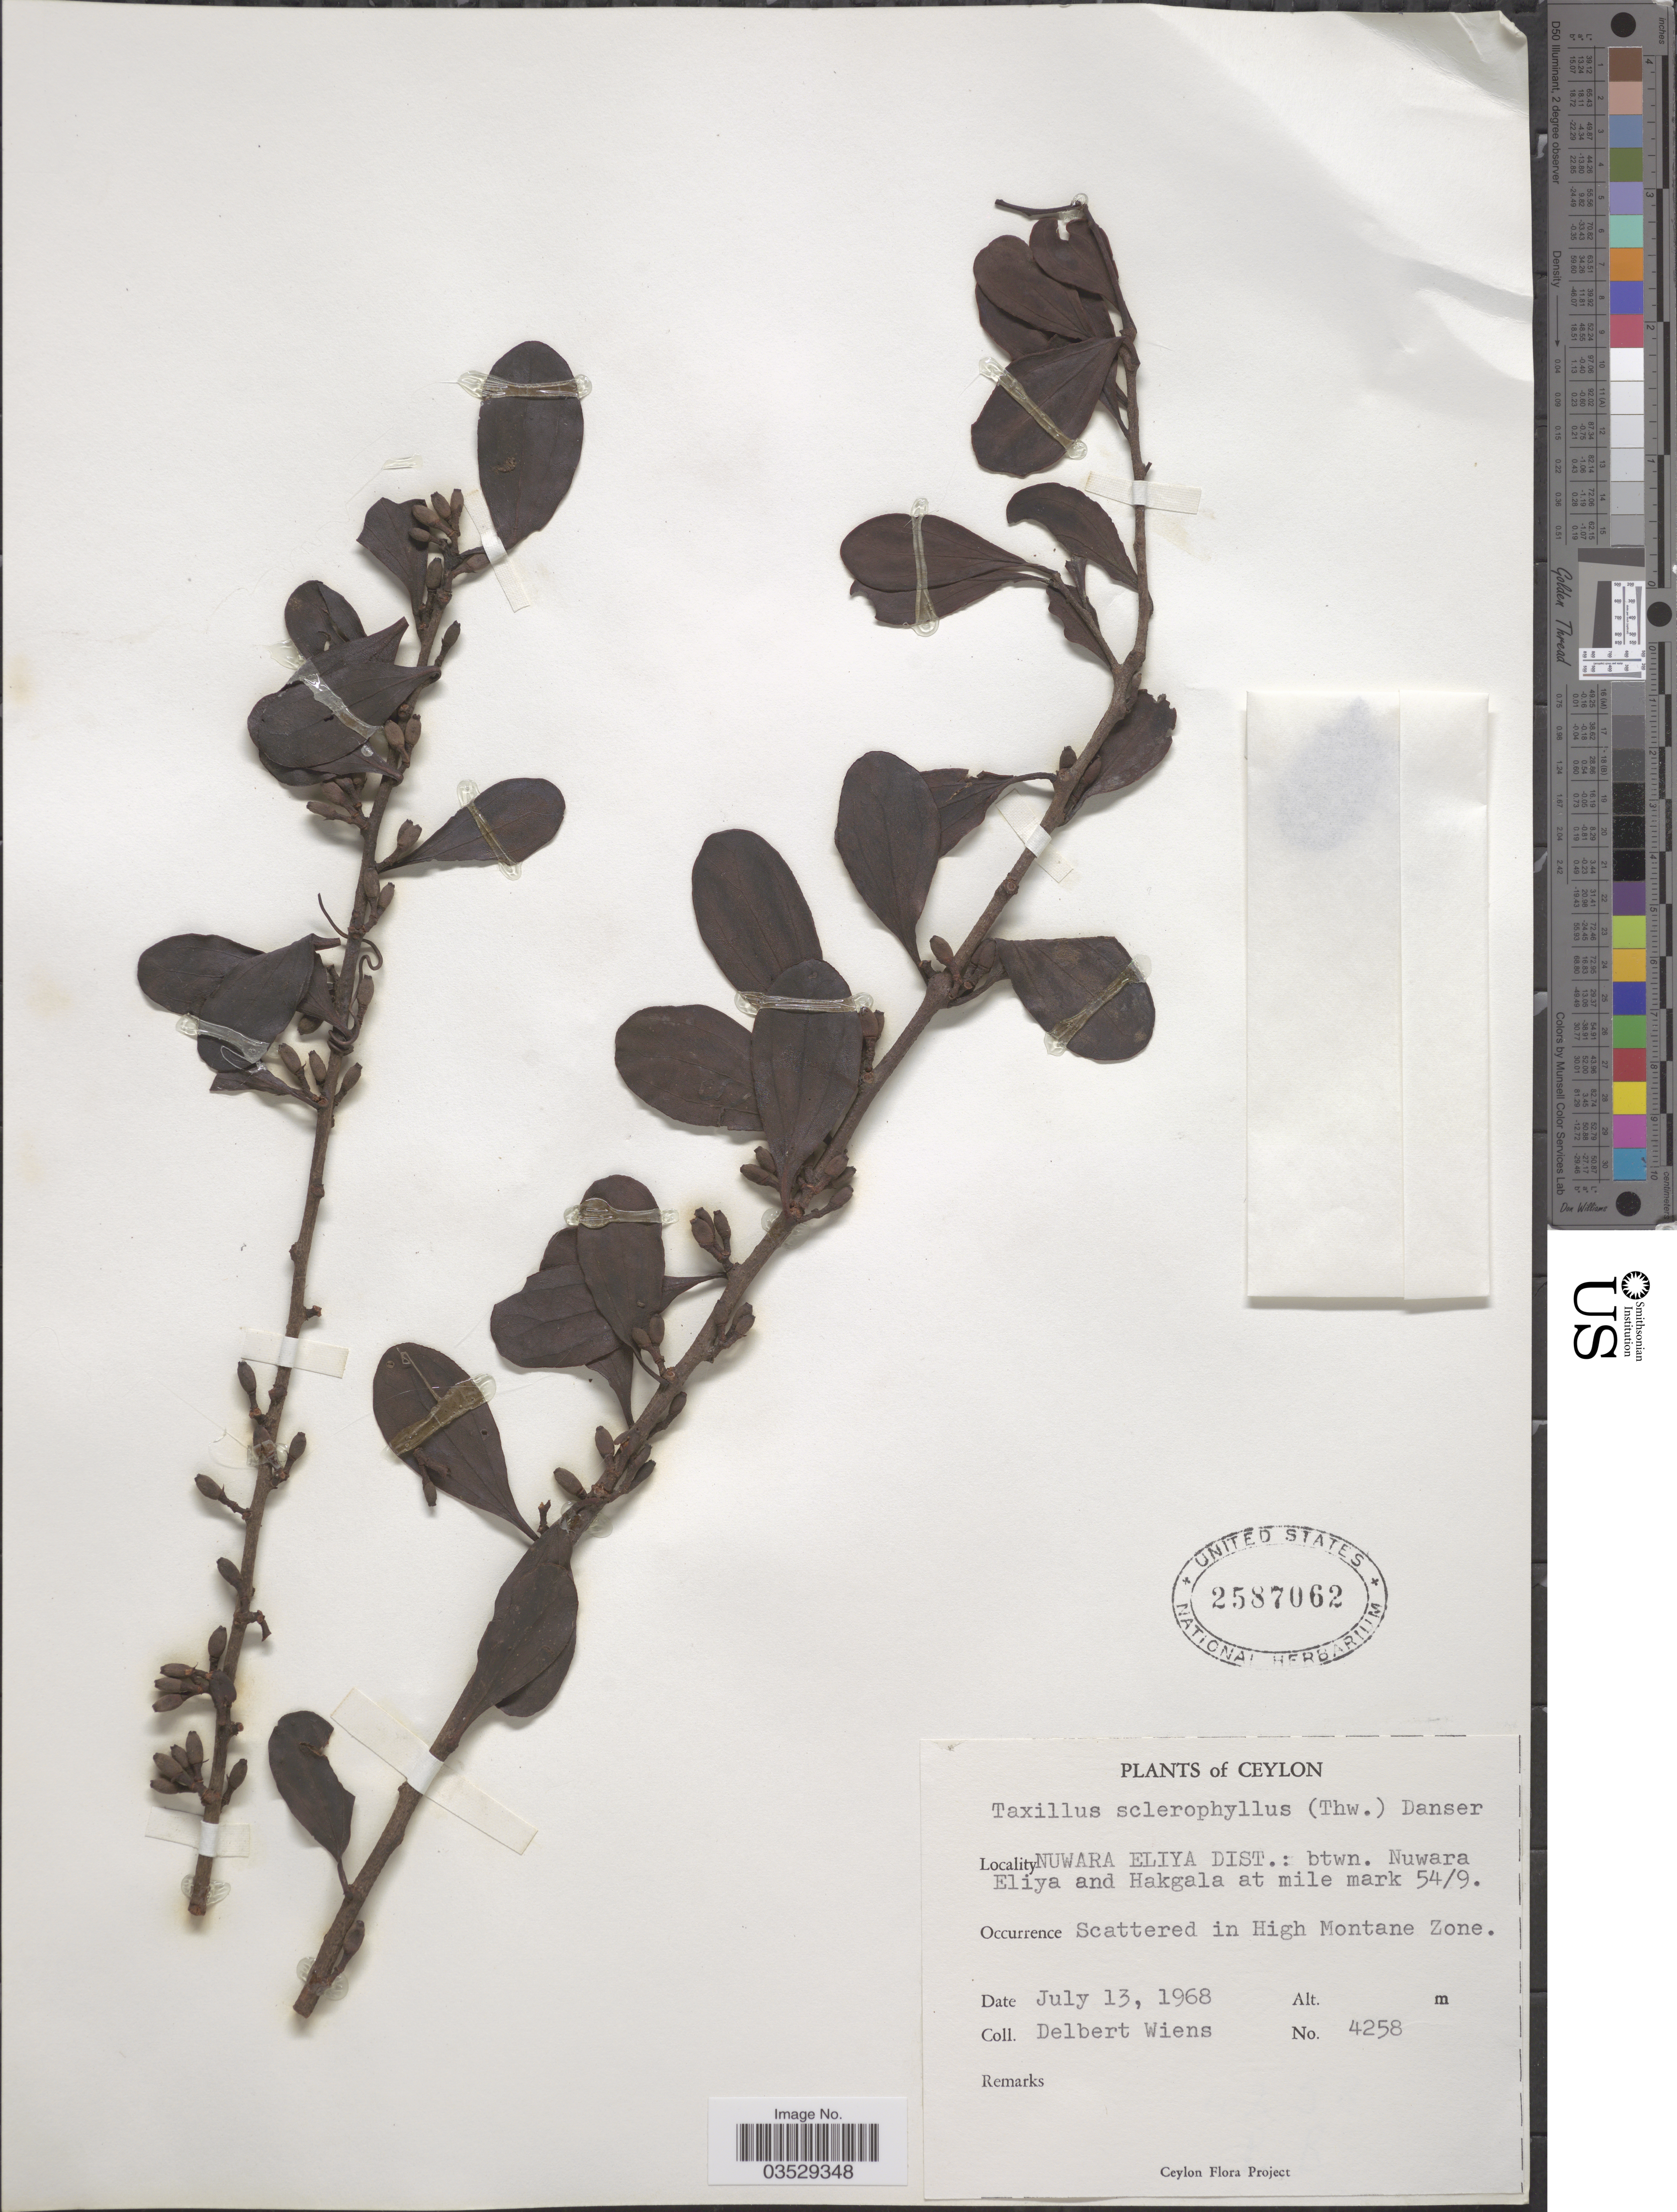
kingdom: Plantae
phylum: Tracheophyta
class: Magnoliopsida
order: Santalales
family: Loranthaceae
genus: Taxillus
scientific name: Taxillus sclerophyllus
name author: Danser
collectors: D. Wiens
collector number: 4258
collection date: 1968-07-13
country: Sri Lanka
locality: Ceylon. Nuwara Eliya Dist.: btwn. Nuwara Eliya and Hakgala at mile mark 54/9. In High Montane Zone.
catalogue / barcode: US 2587062